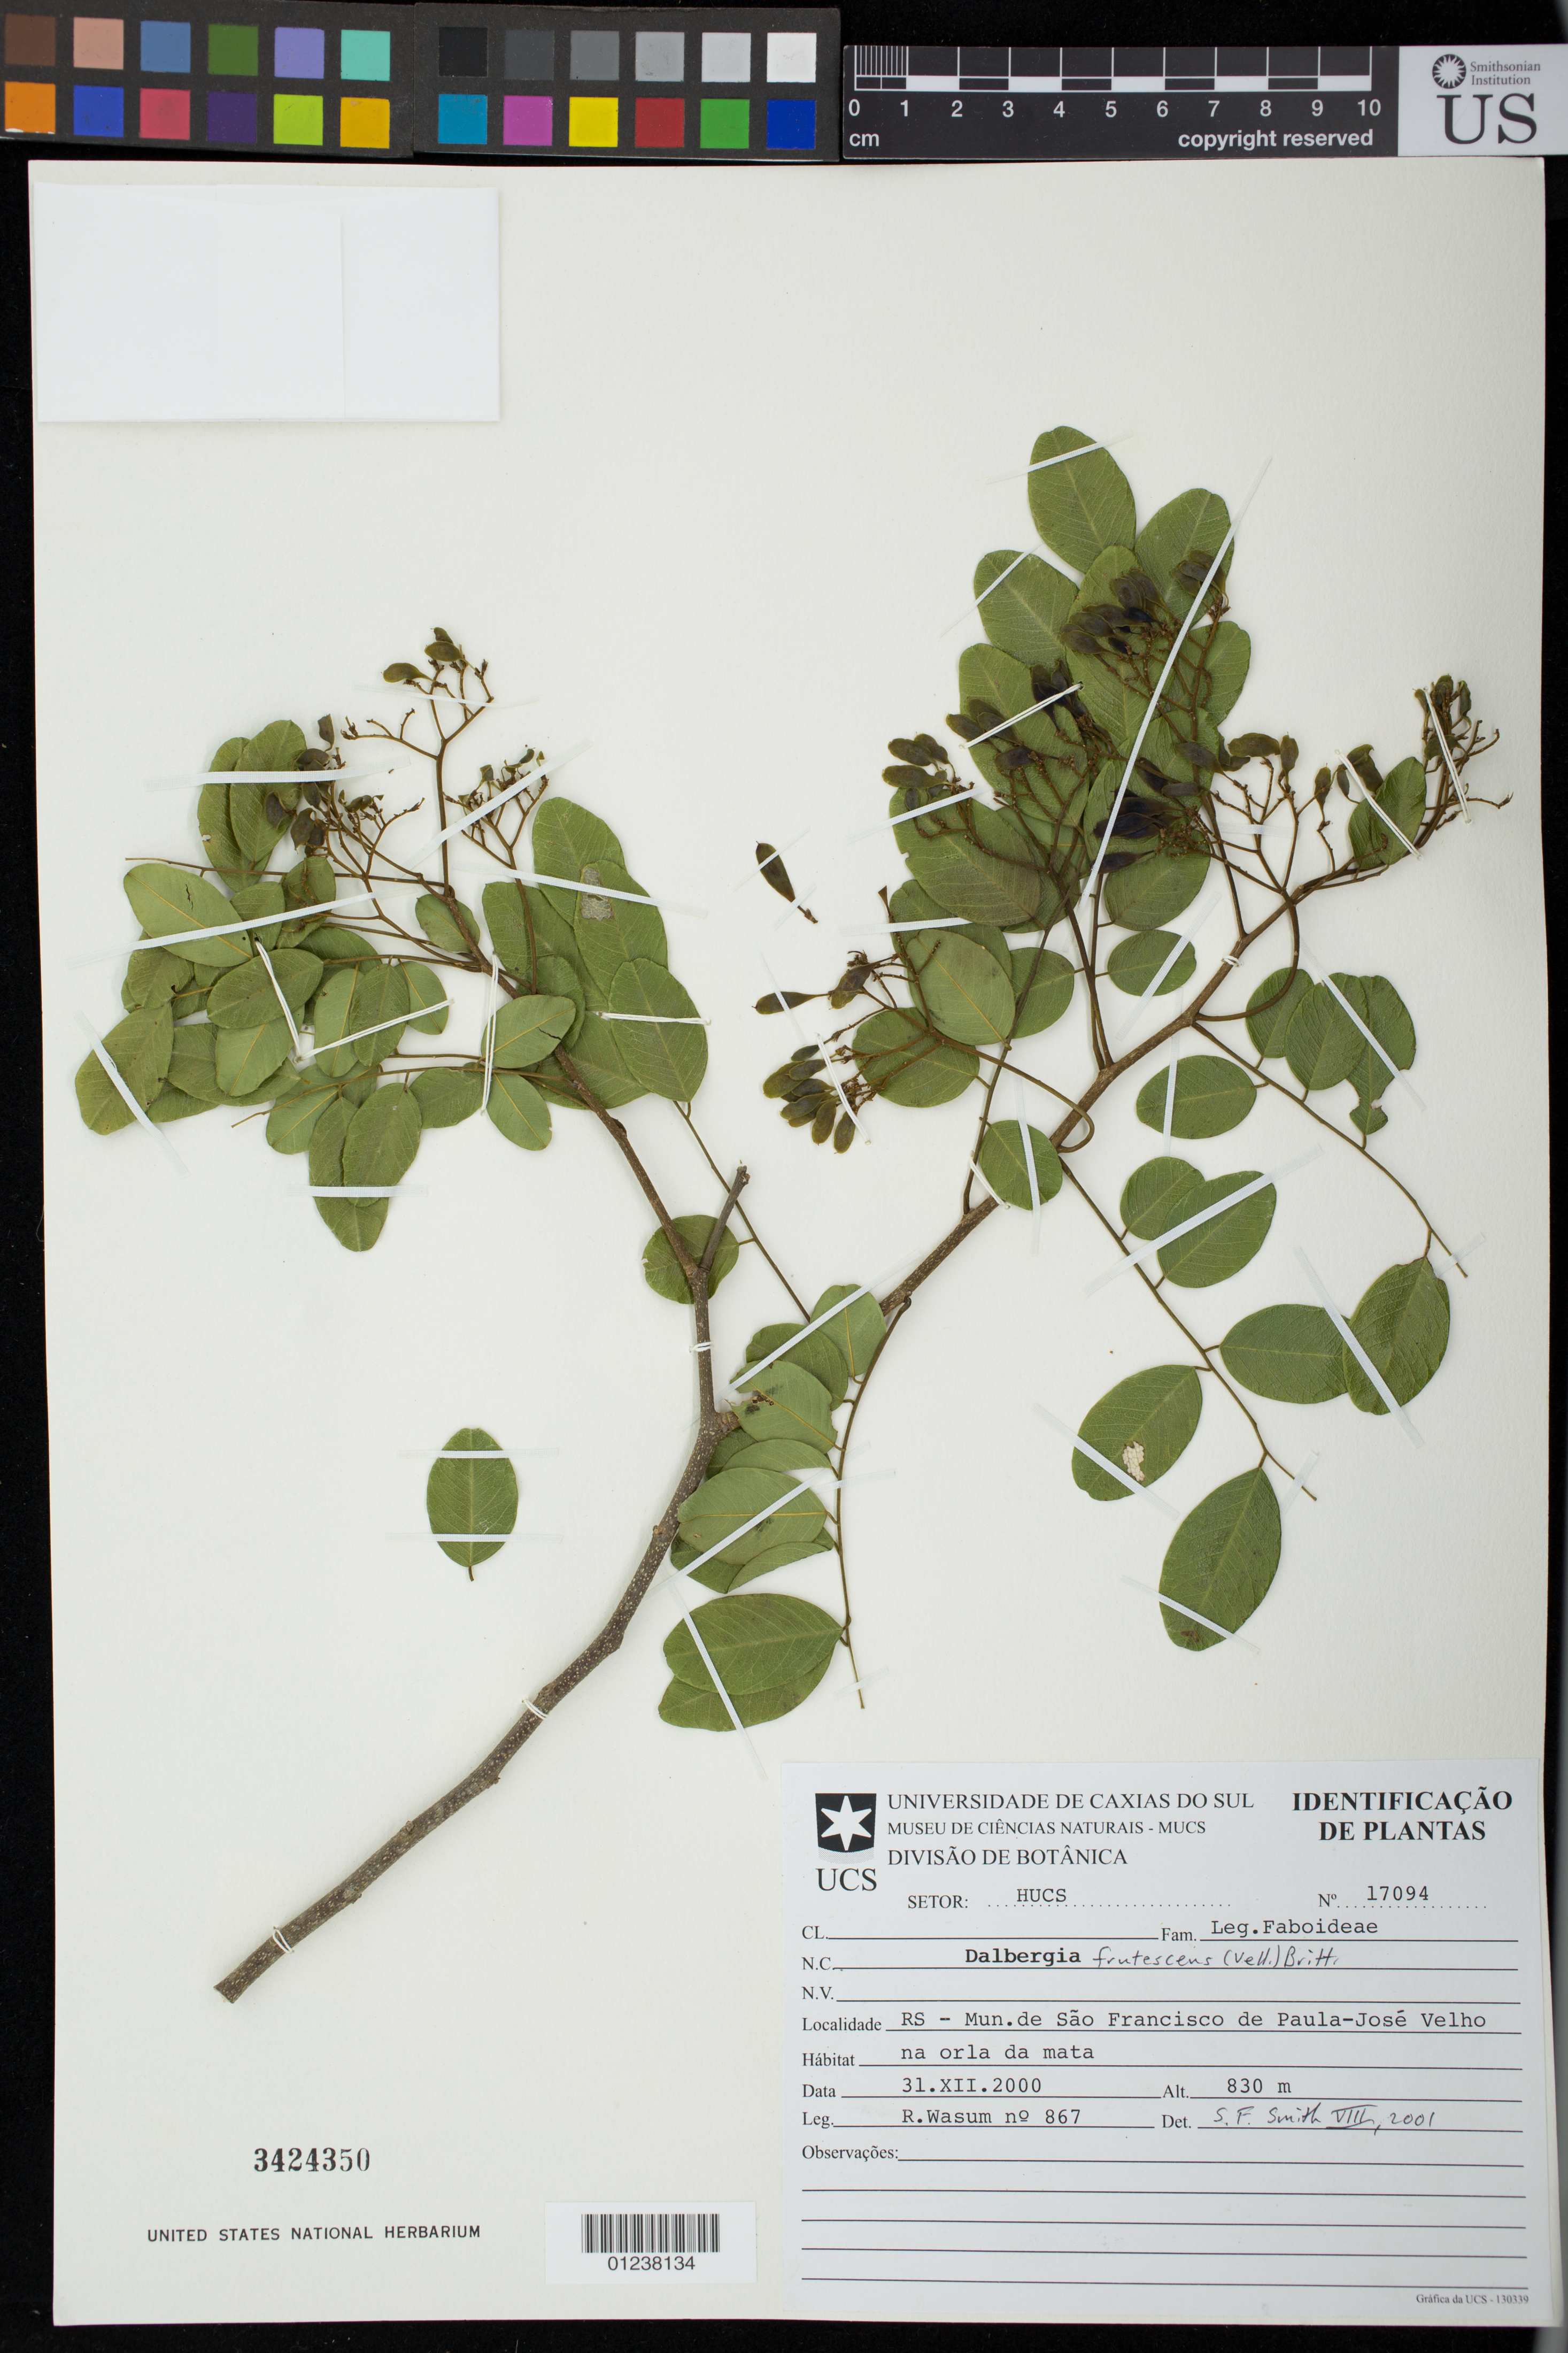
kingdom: Plantae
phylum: Tracheophyta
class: Magnoliopsida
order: Fabales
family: Fabaceae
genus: Dalbergia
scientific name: Dalbergia frutescens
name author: (Vell.) Britton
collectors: R. Wasum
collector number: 867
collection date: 2000-12-31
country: Brazil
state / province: Rio Grande Do Sul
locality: RS - Mun. de Sao Francisco de Paula - Jose Velho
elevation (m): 830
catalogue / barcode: US 3424350